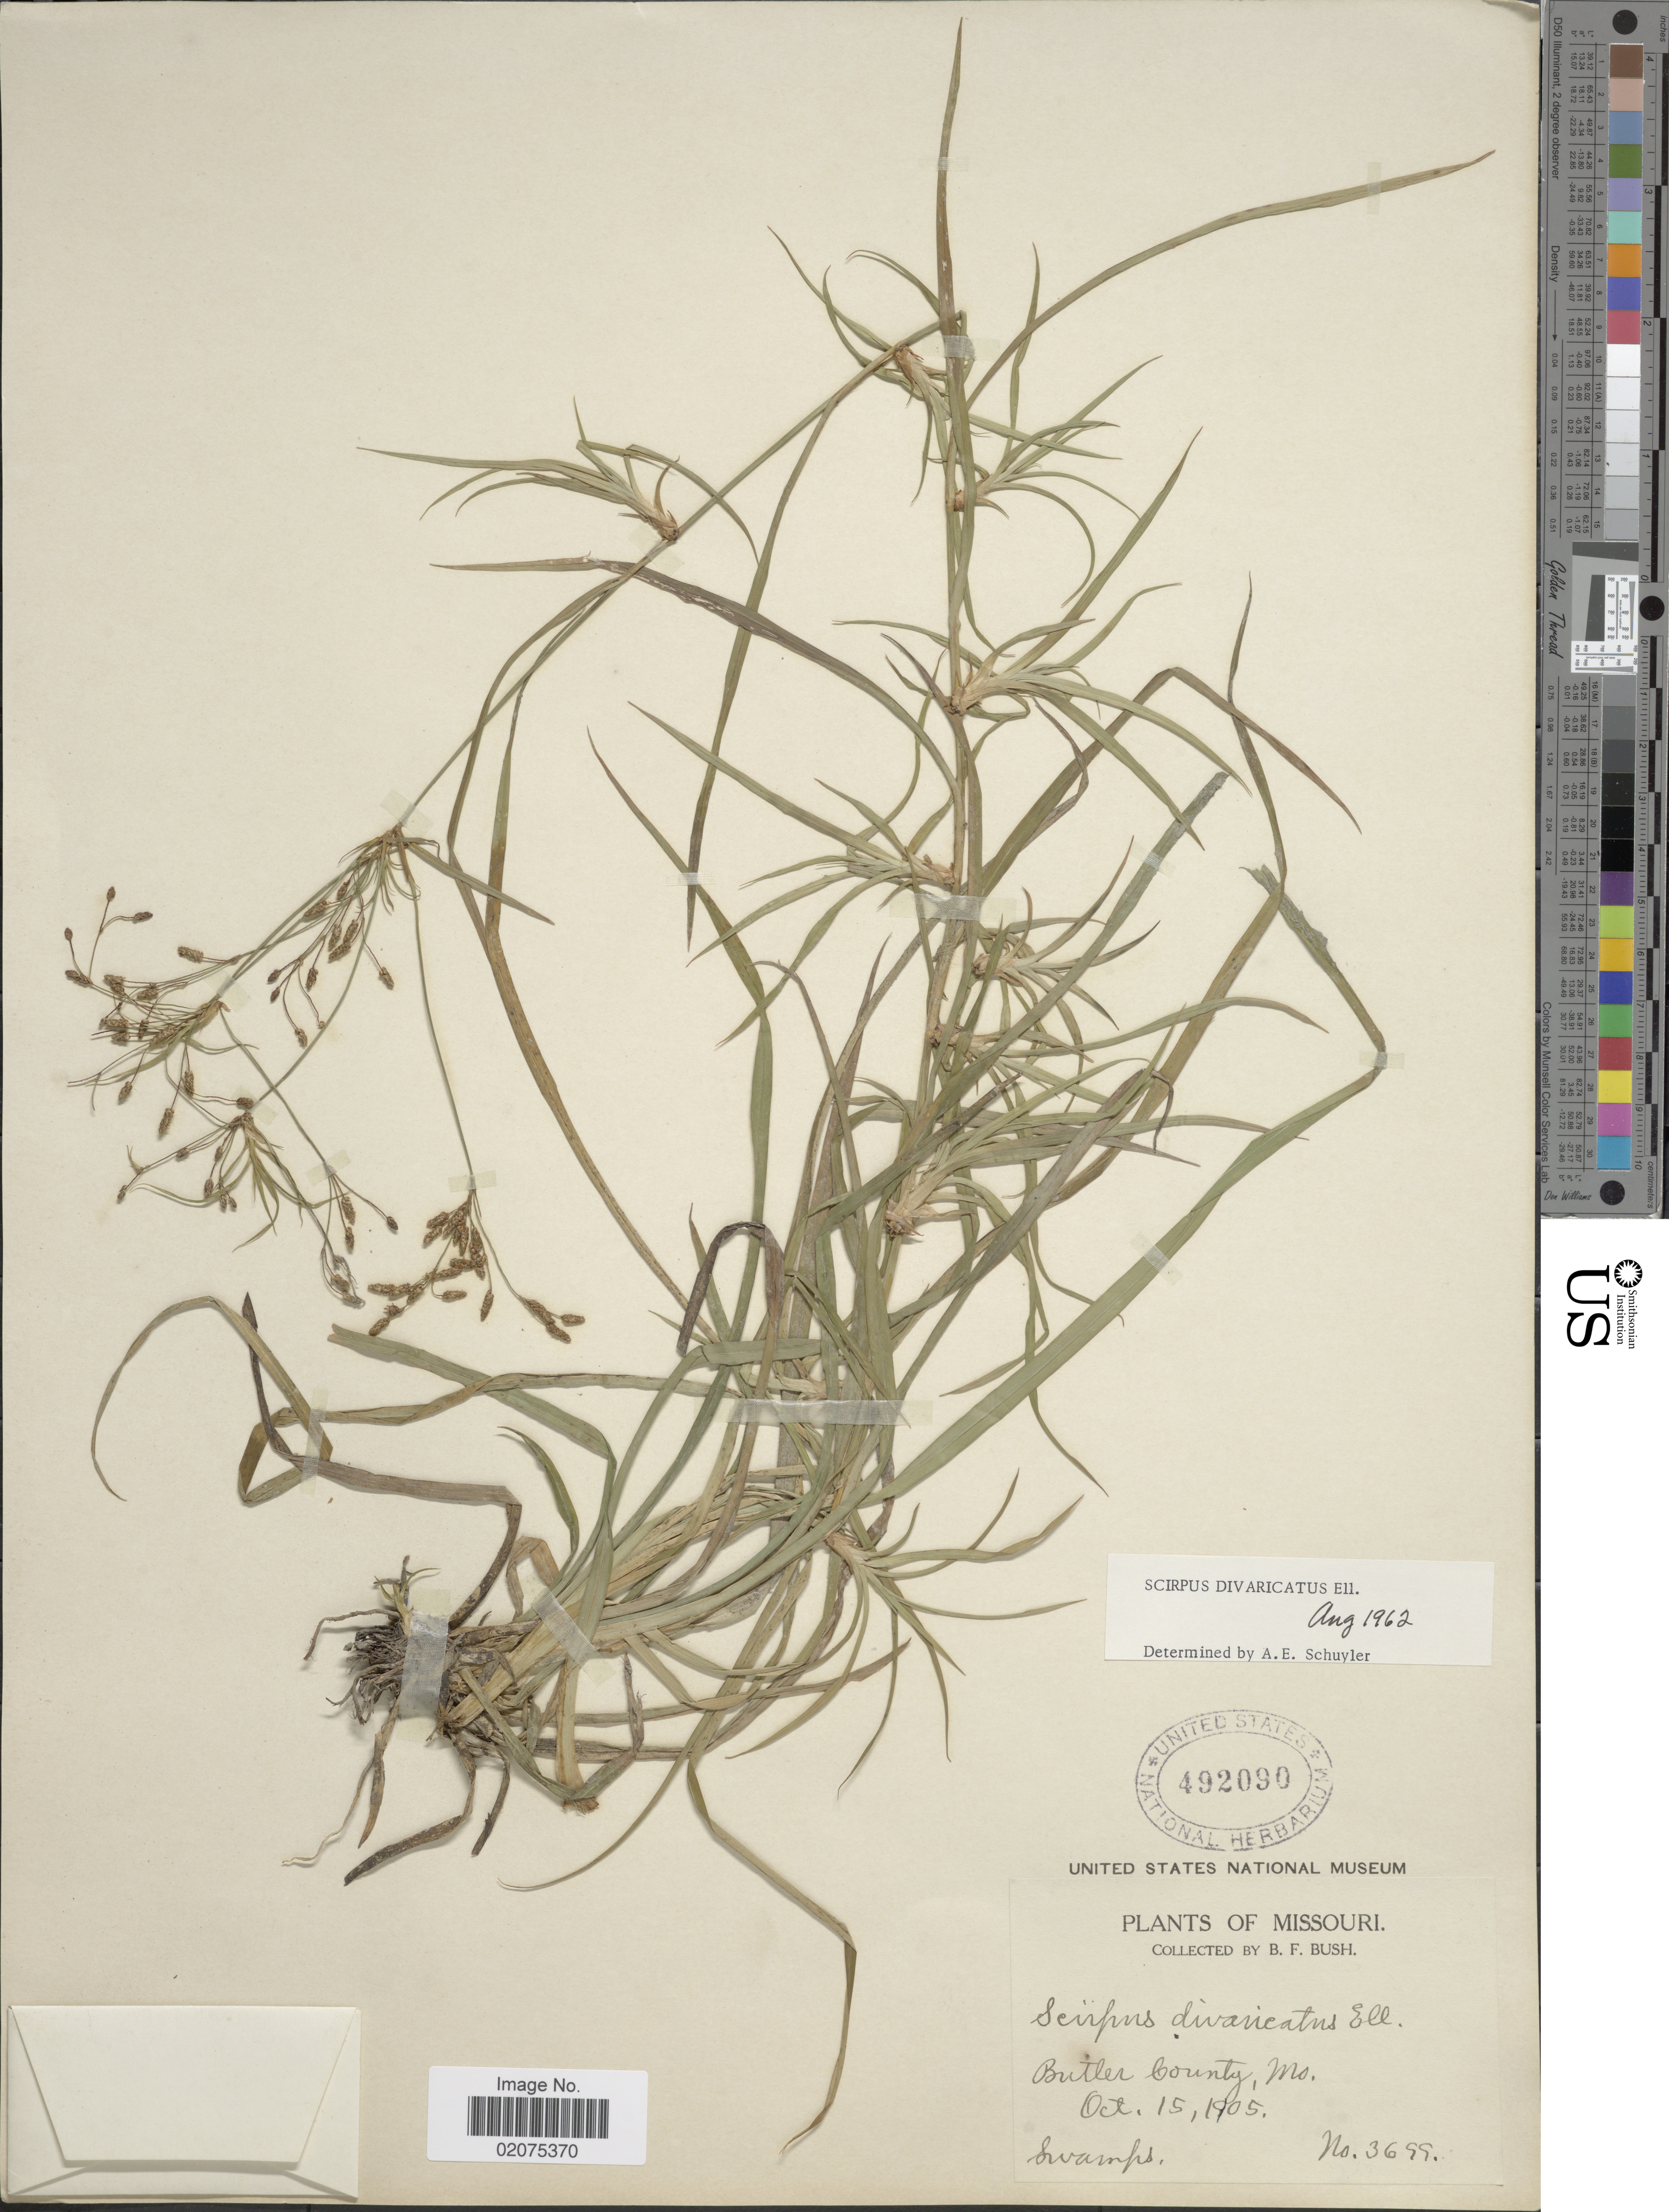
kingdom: Plantae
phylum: Tracheophyta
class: Liliopsida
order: Poales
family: Cyperaceae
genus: Scirpus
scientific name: Scirpus divaricatus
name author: Elliott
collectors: B. F. Bush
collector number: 3699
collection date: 1905-10-15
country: United States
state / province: Missouri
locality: Butler County, Mo.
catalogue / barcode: US 492090